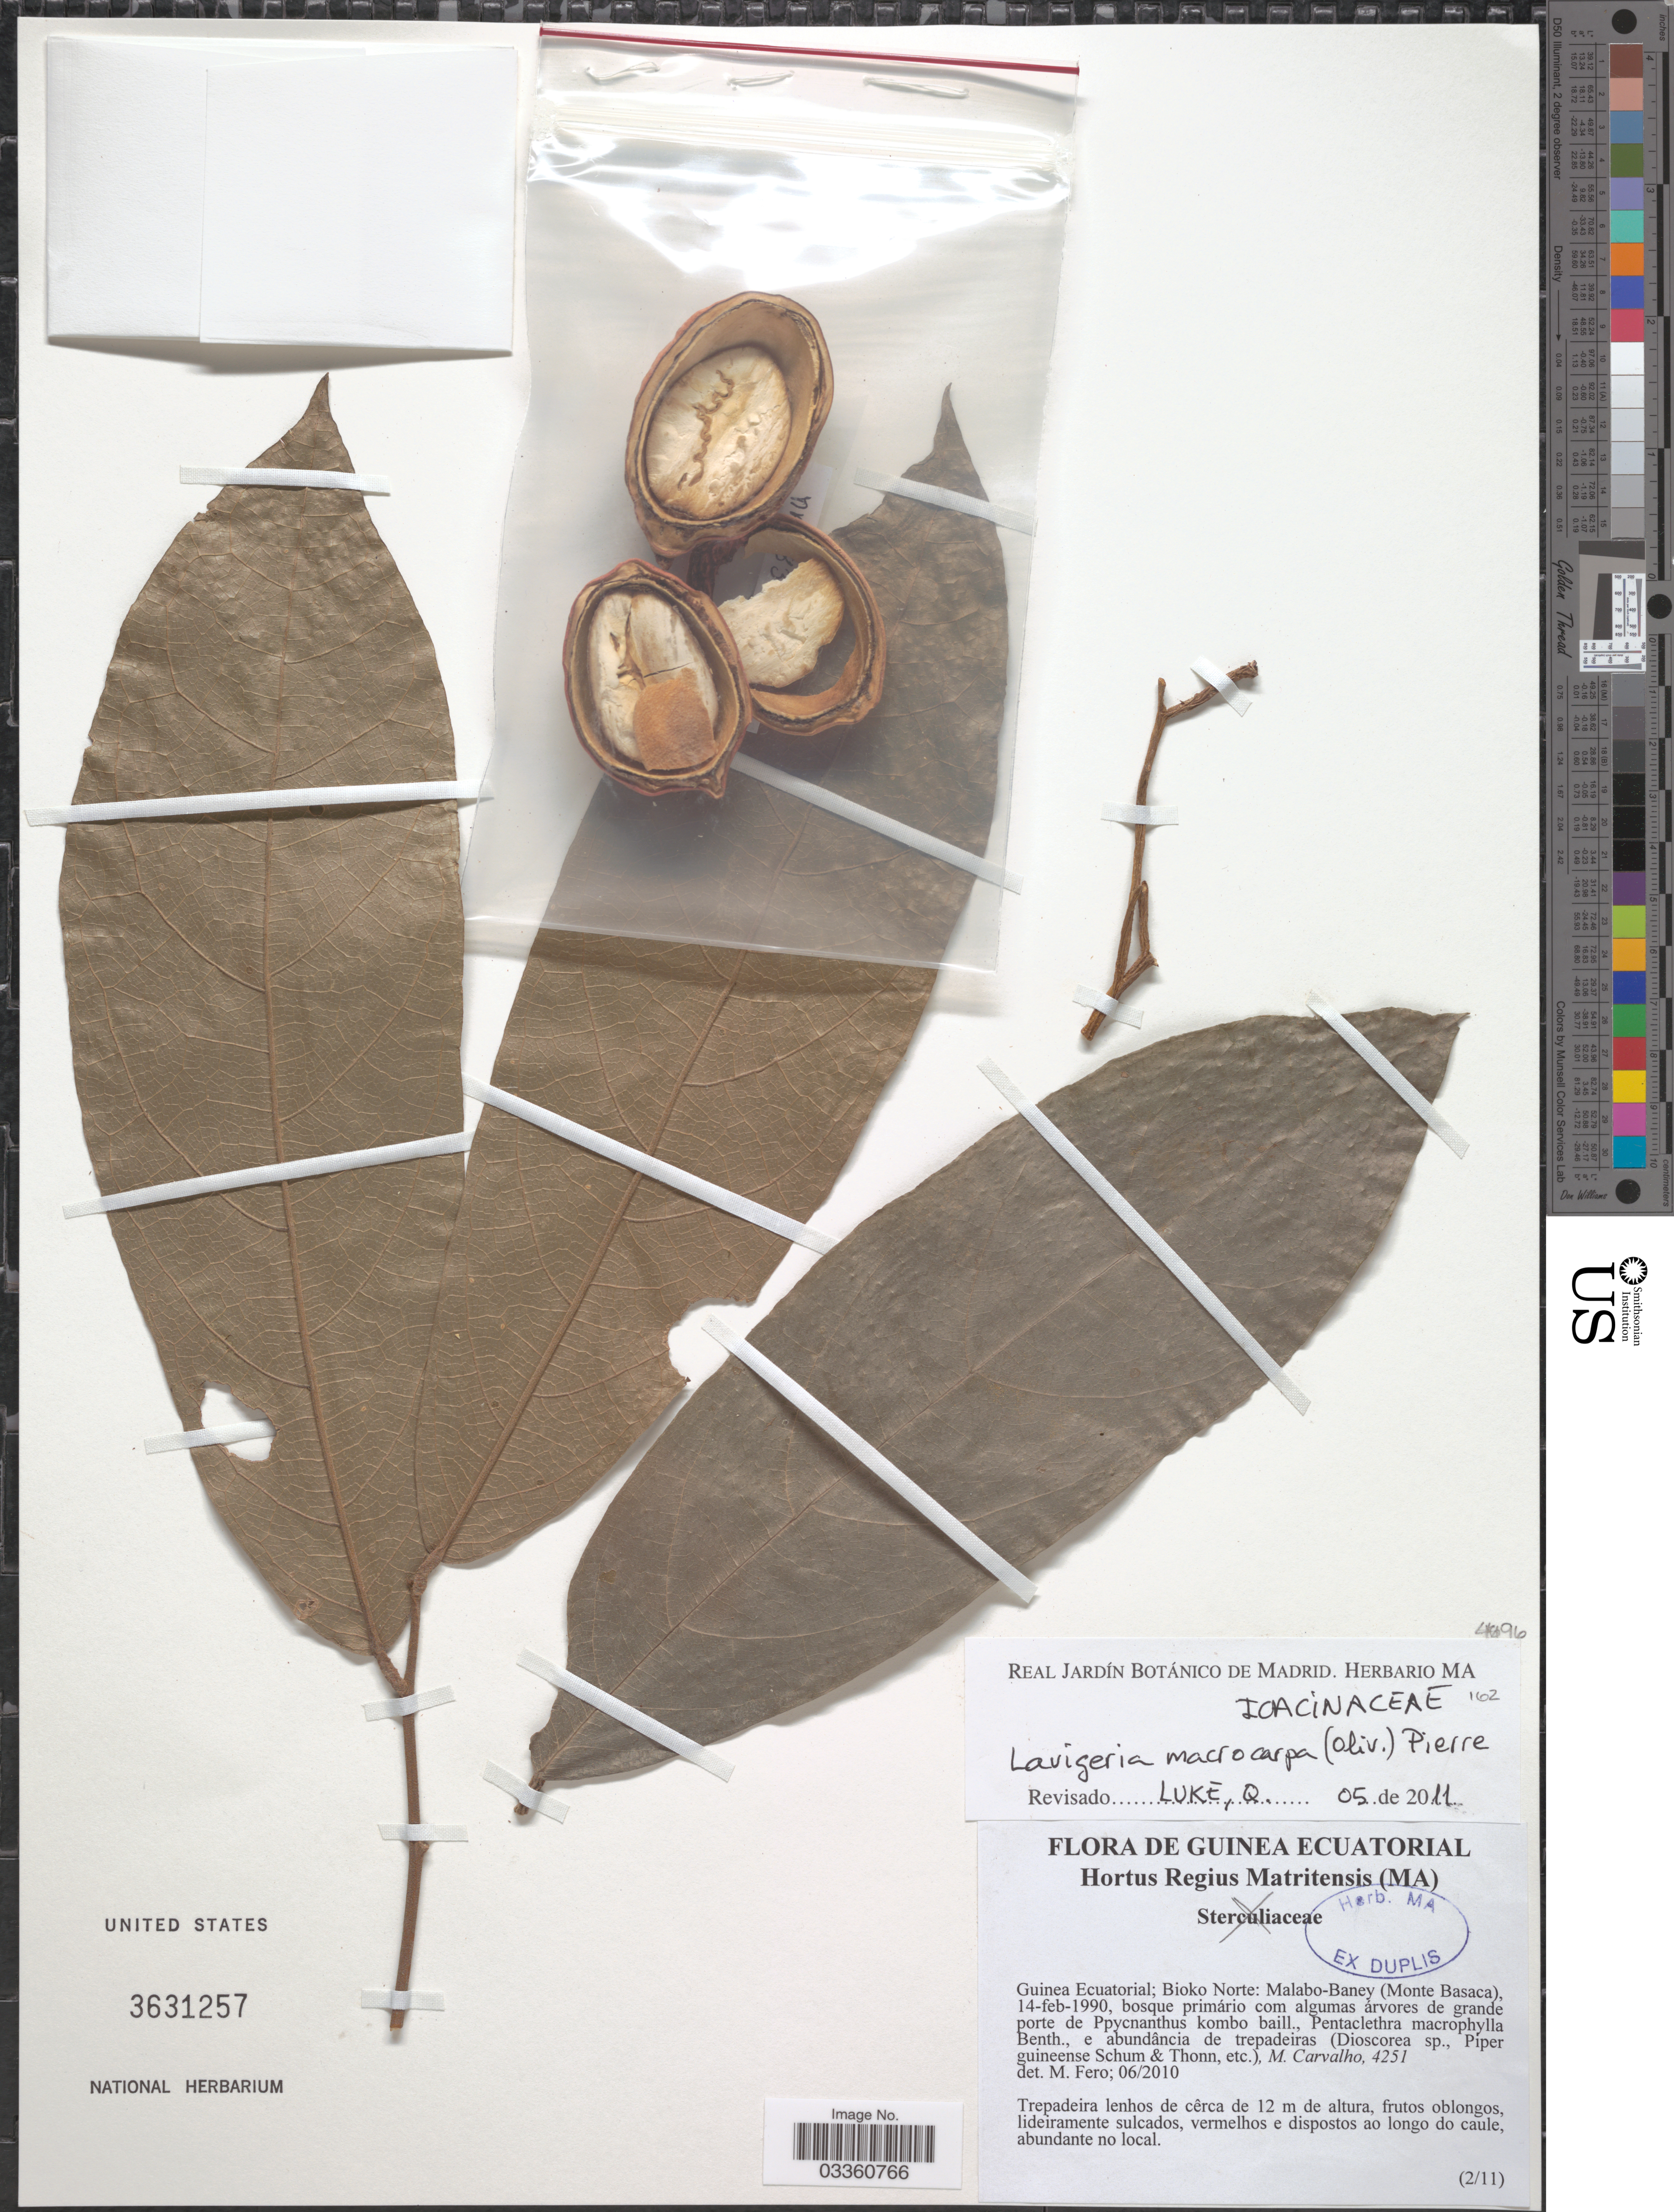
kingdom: Plantae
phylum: Tracheophyta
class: Magnoliopsida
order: Icacinales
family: Icacinaceae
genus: Lavigeria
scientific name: Lavigeria macrocarpa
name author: (Oliv.) Pierre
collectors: M. Carvalho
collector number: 4251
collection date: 1990-02-14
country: Equatorial Guinea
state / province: Bioko Norte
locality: Guinea Ecuatorial: Malabo-Baney (Monte Basaca).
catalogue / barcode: US 3631257